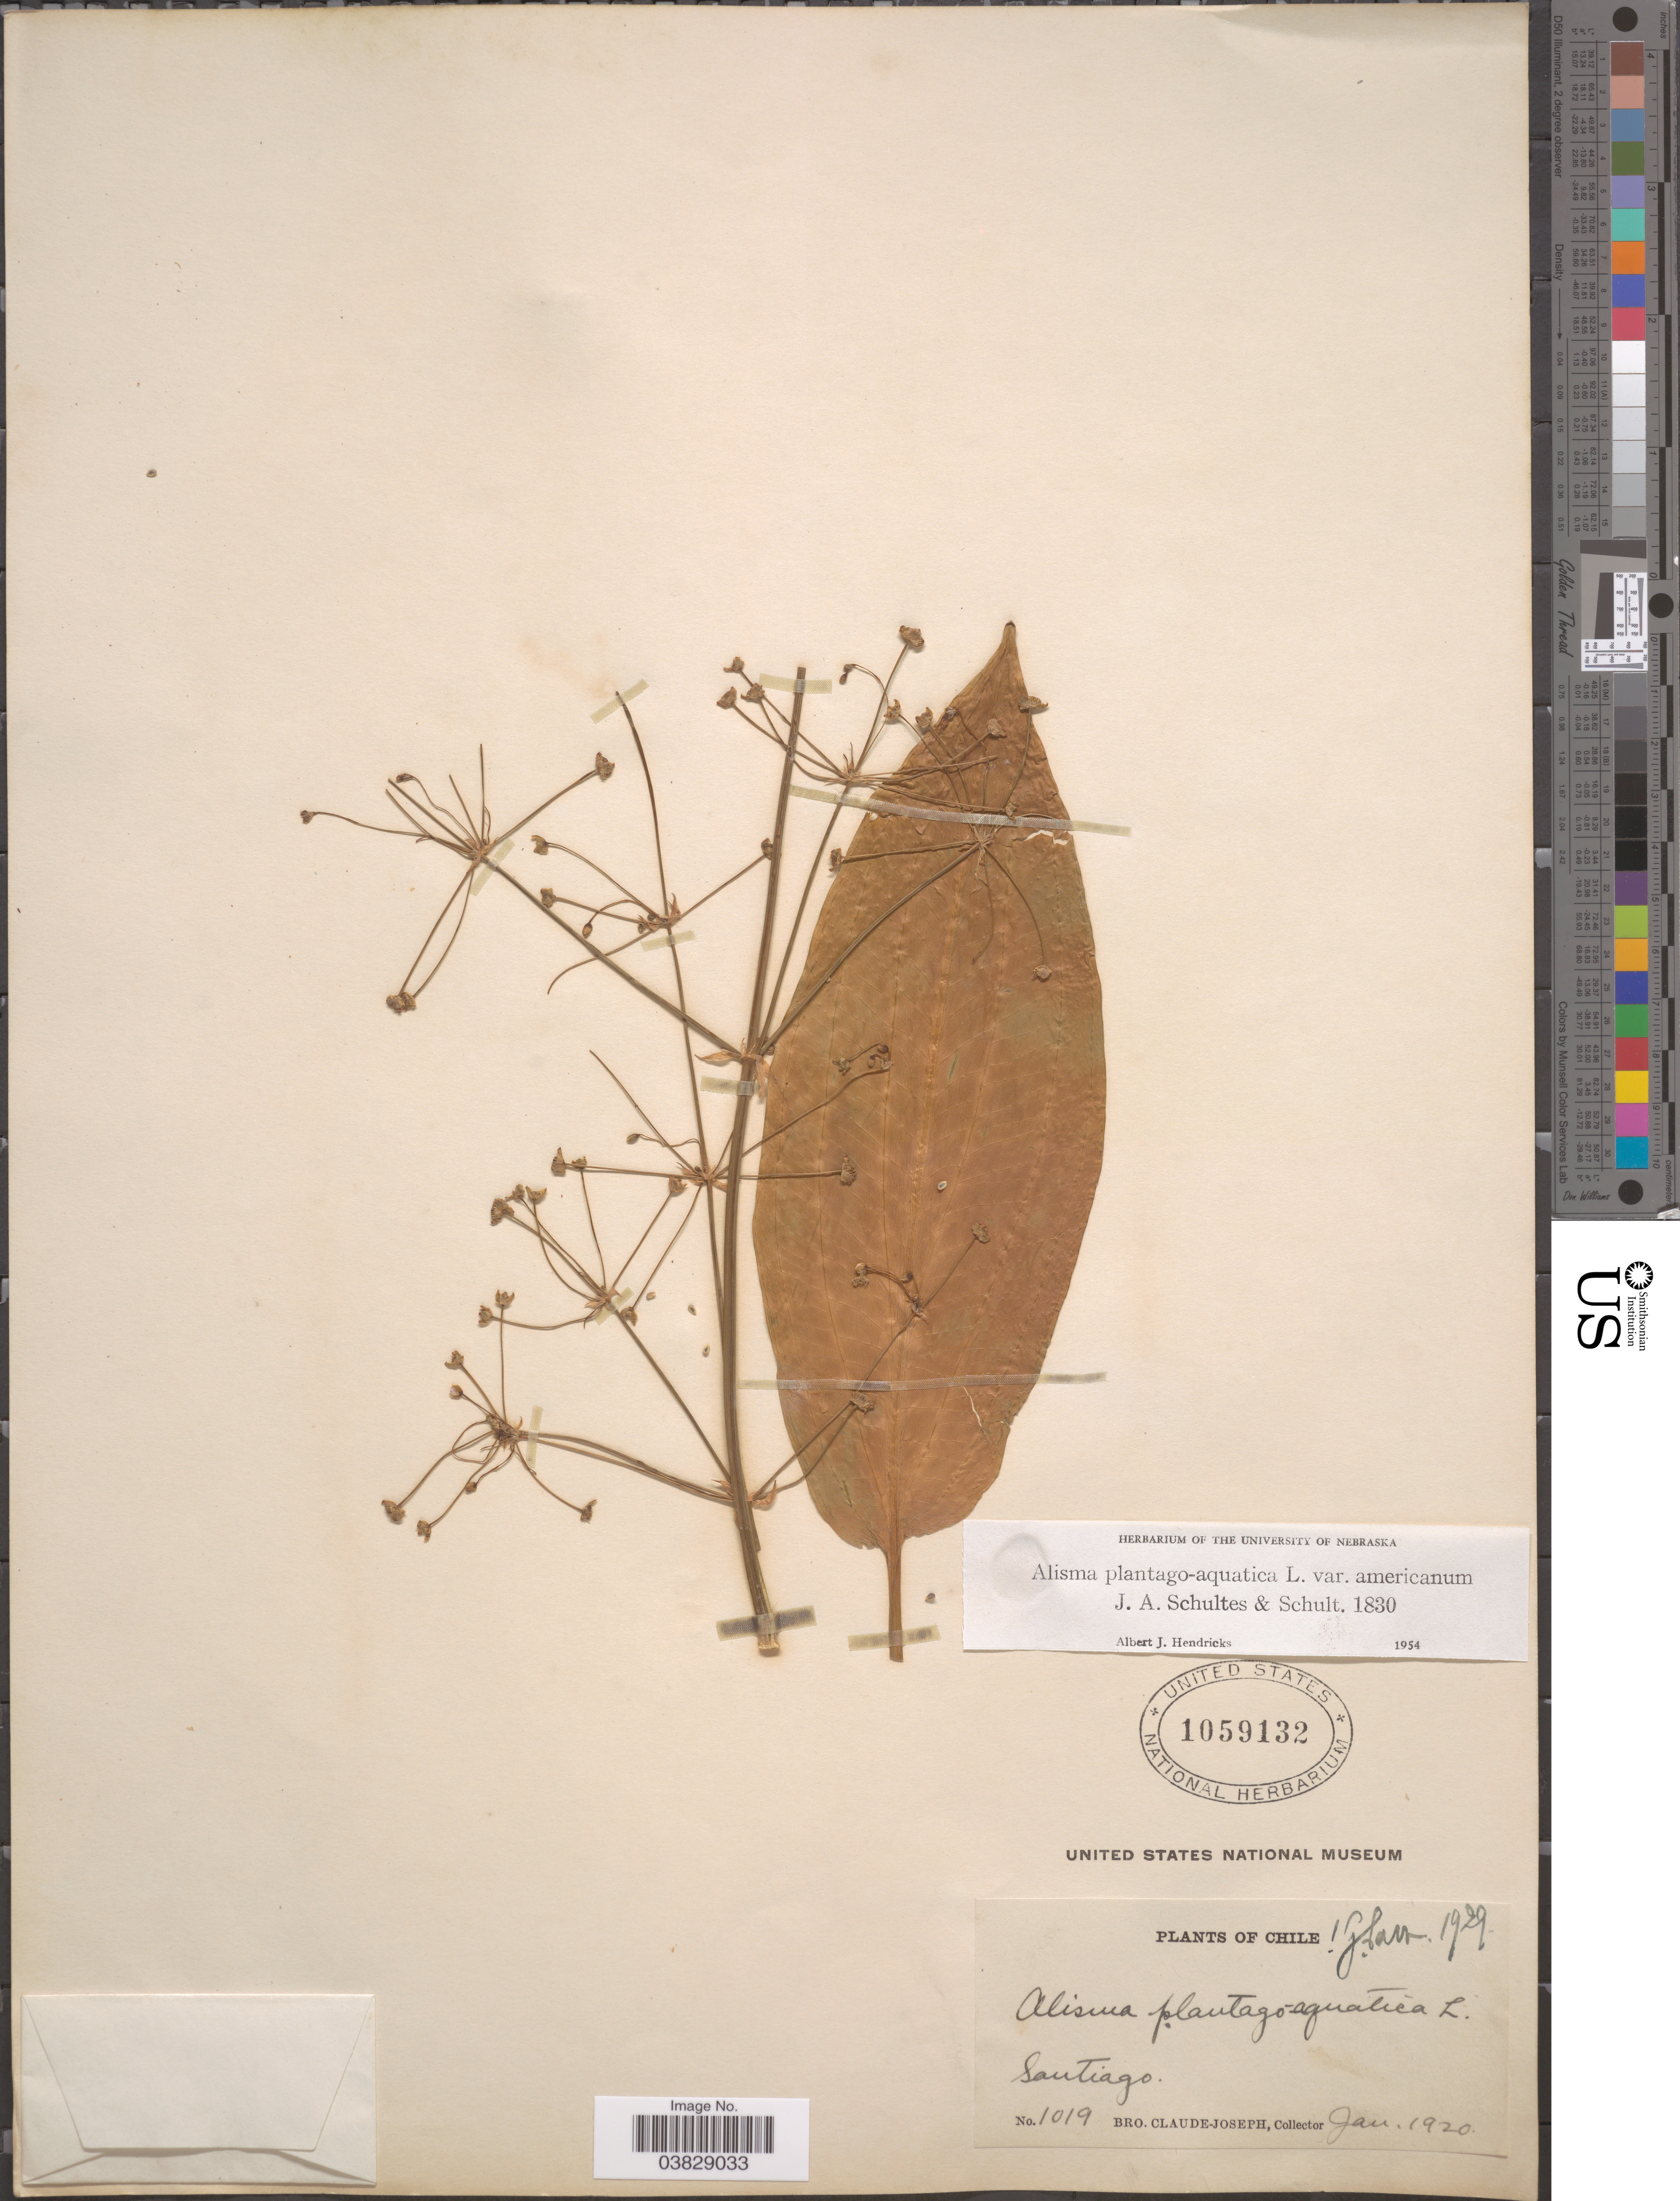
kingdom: Plantae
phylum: Tracheophyta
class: Liliopsida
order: Alismatales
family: Alismataceae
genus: Alisma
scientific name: Alisma plantago-aquatica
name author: L.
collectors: Bro. Claude-Joseph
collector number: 1019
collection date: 1920-01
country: Chile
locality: Santiago.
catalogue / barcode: US 1059132